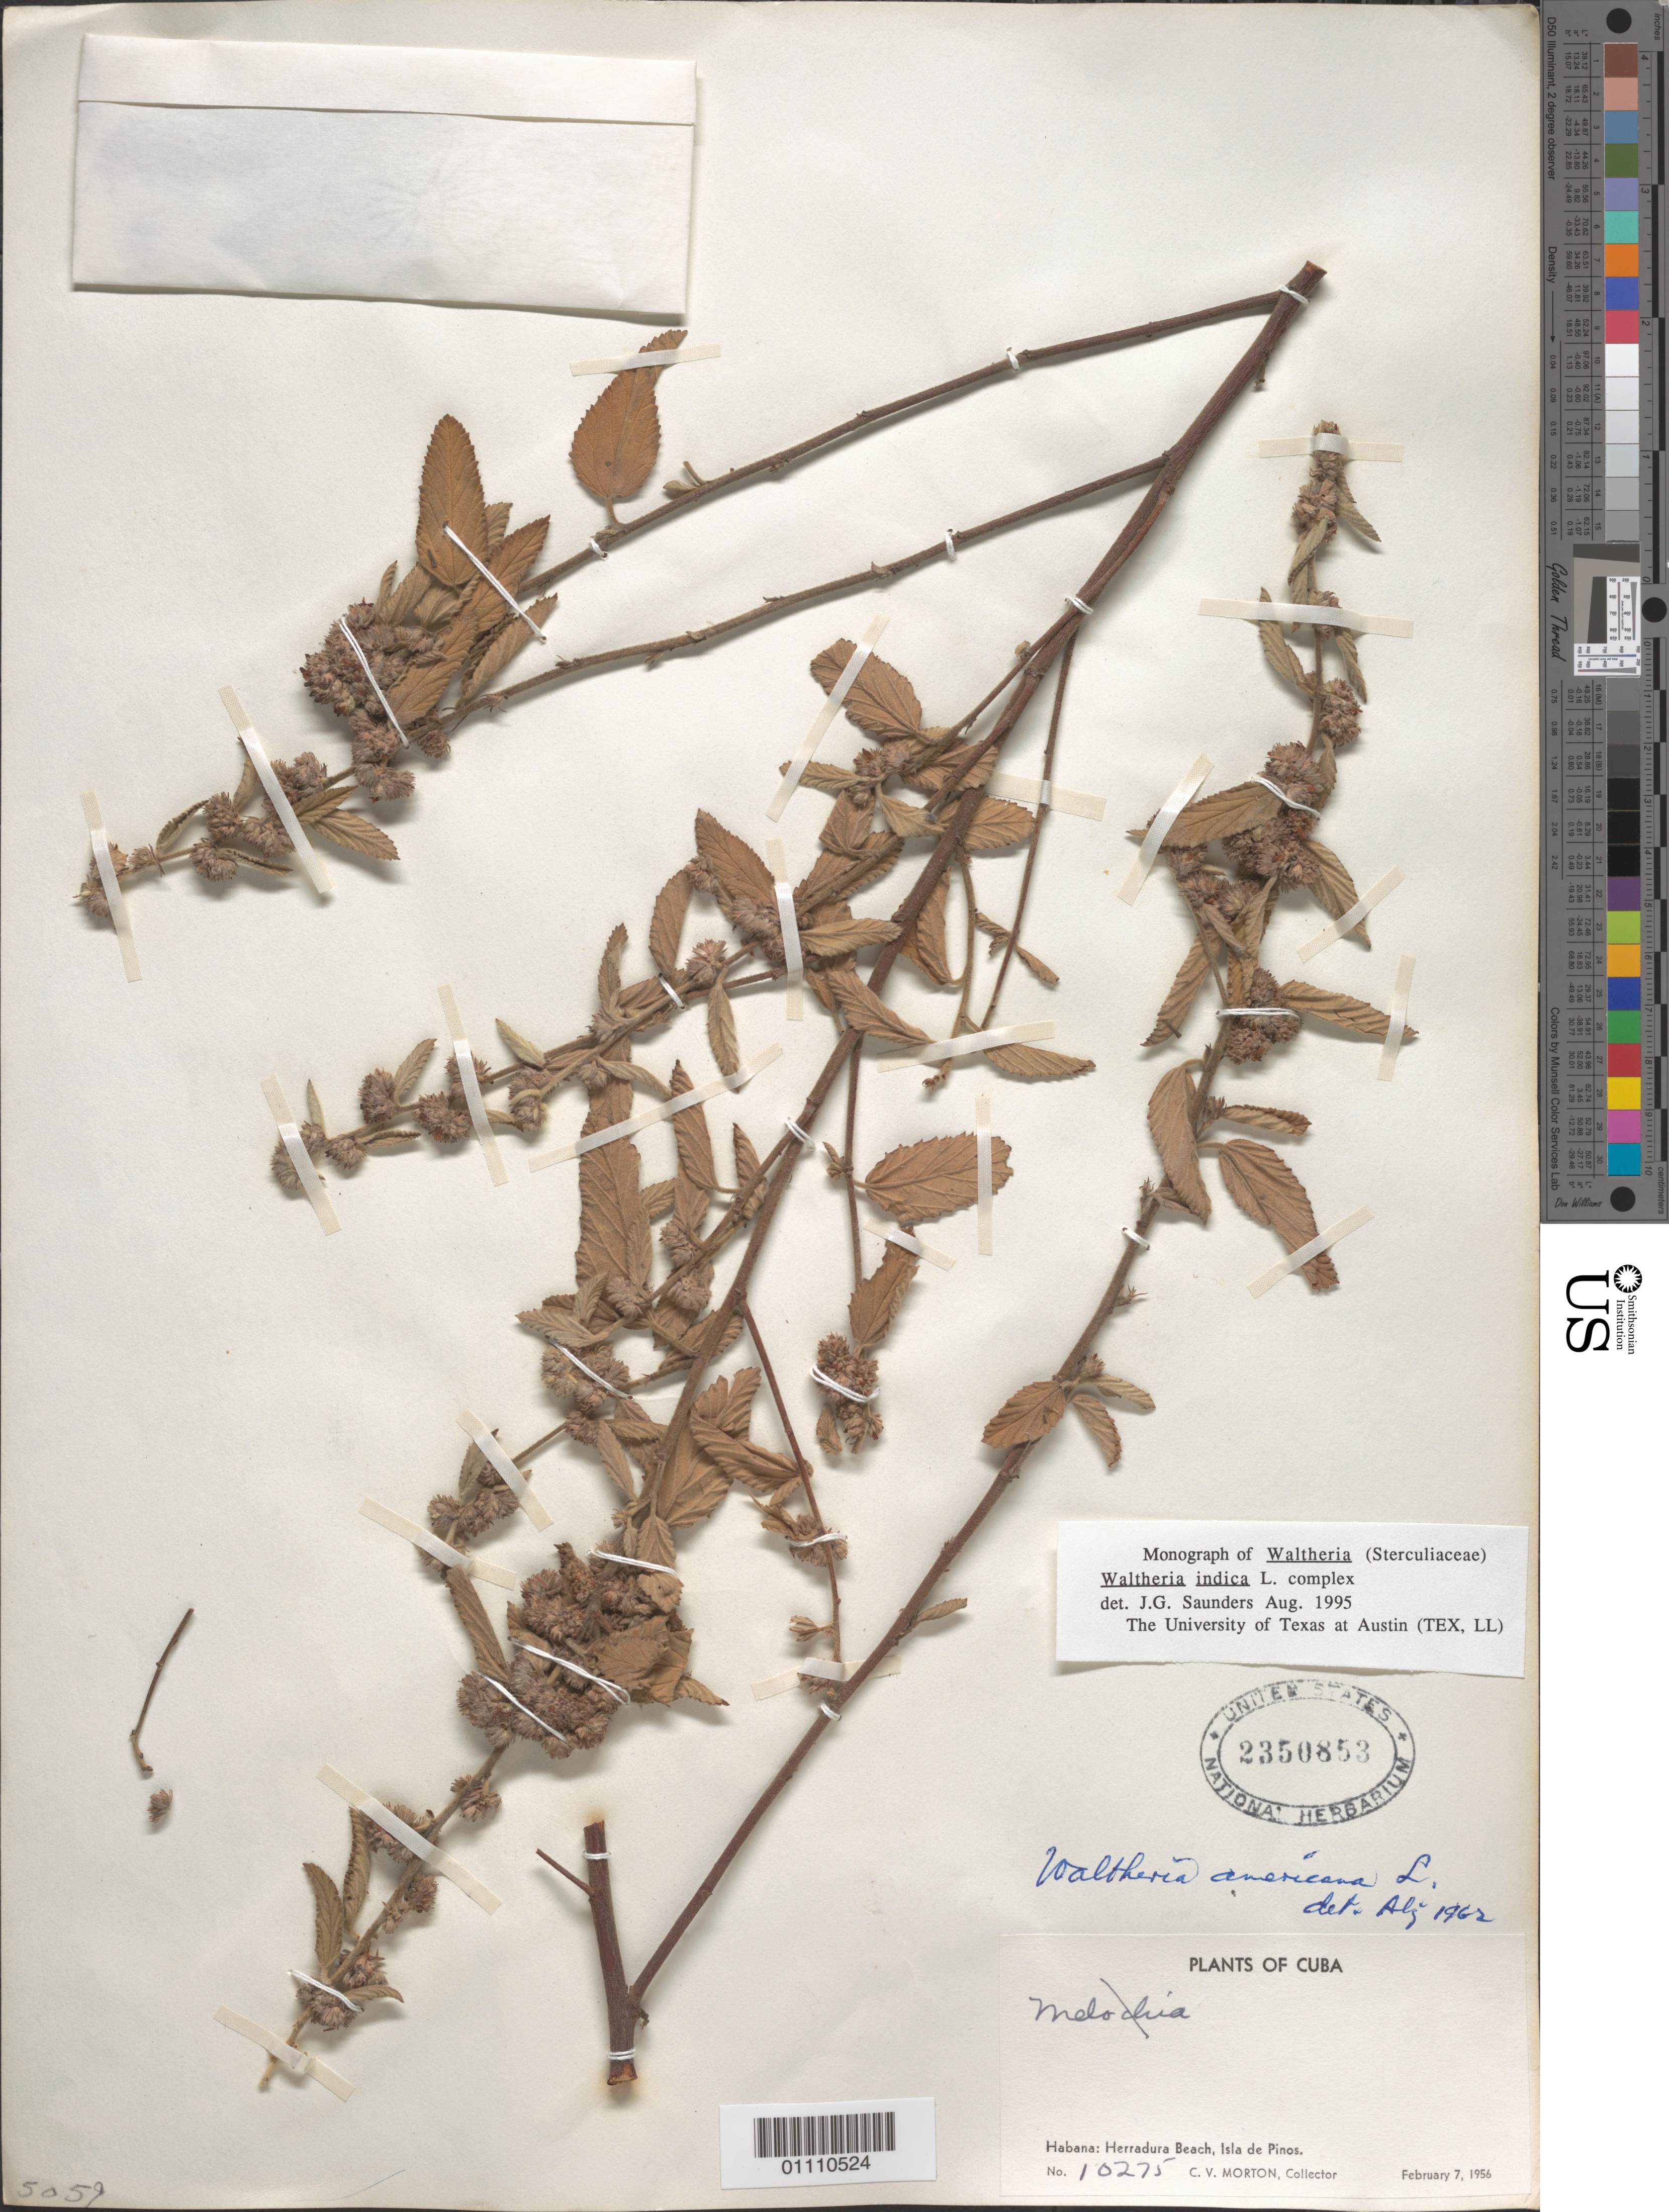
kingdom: Plantae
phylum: Tracheophyta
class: Magnoliopsida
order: Malvales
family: Malvaceae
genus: Waltheria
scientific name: Waltheria indica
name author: L.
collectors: C. V. Morton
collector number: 10275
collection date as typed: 07 Feb 1956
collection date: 1956-02-07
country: Cuba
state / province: Isla de La Juventud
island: Isla de la Juventud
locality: Herradura Beach, Isla de Pinos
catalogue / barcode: US 2350853